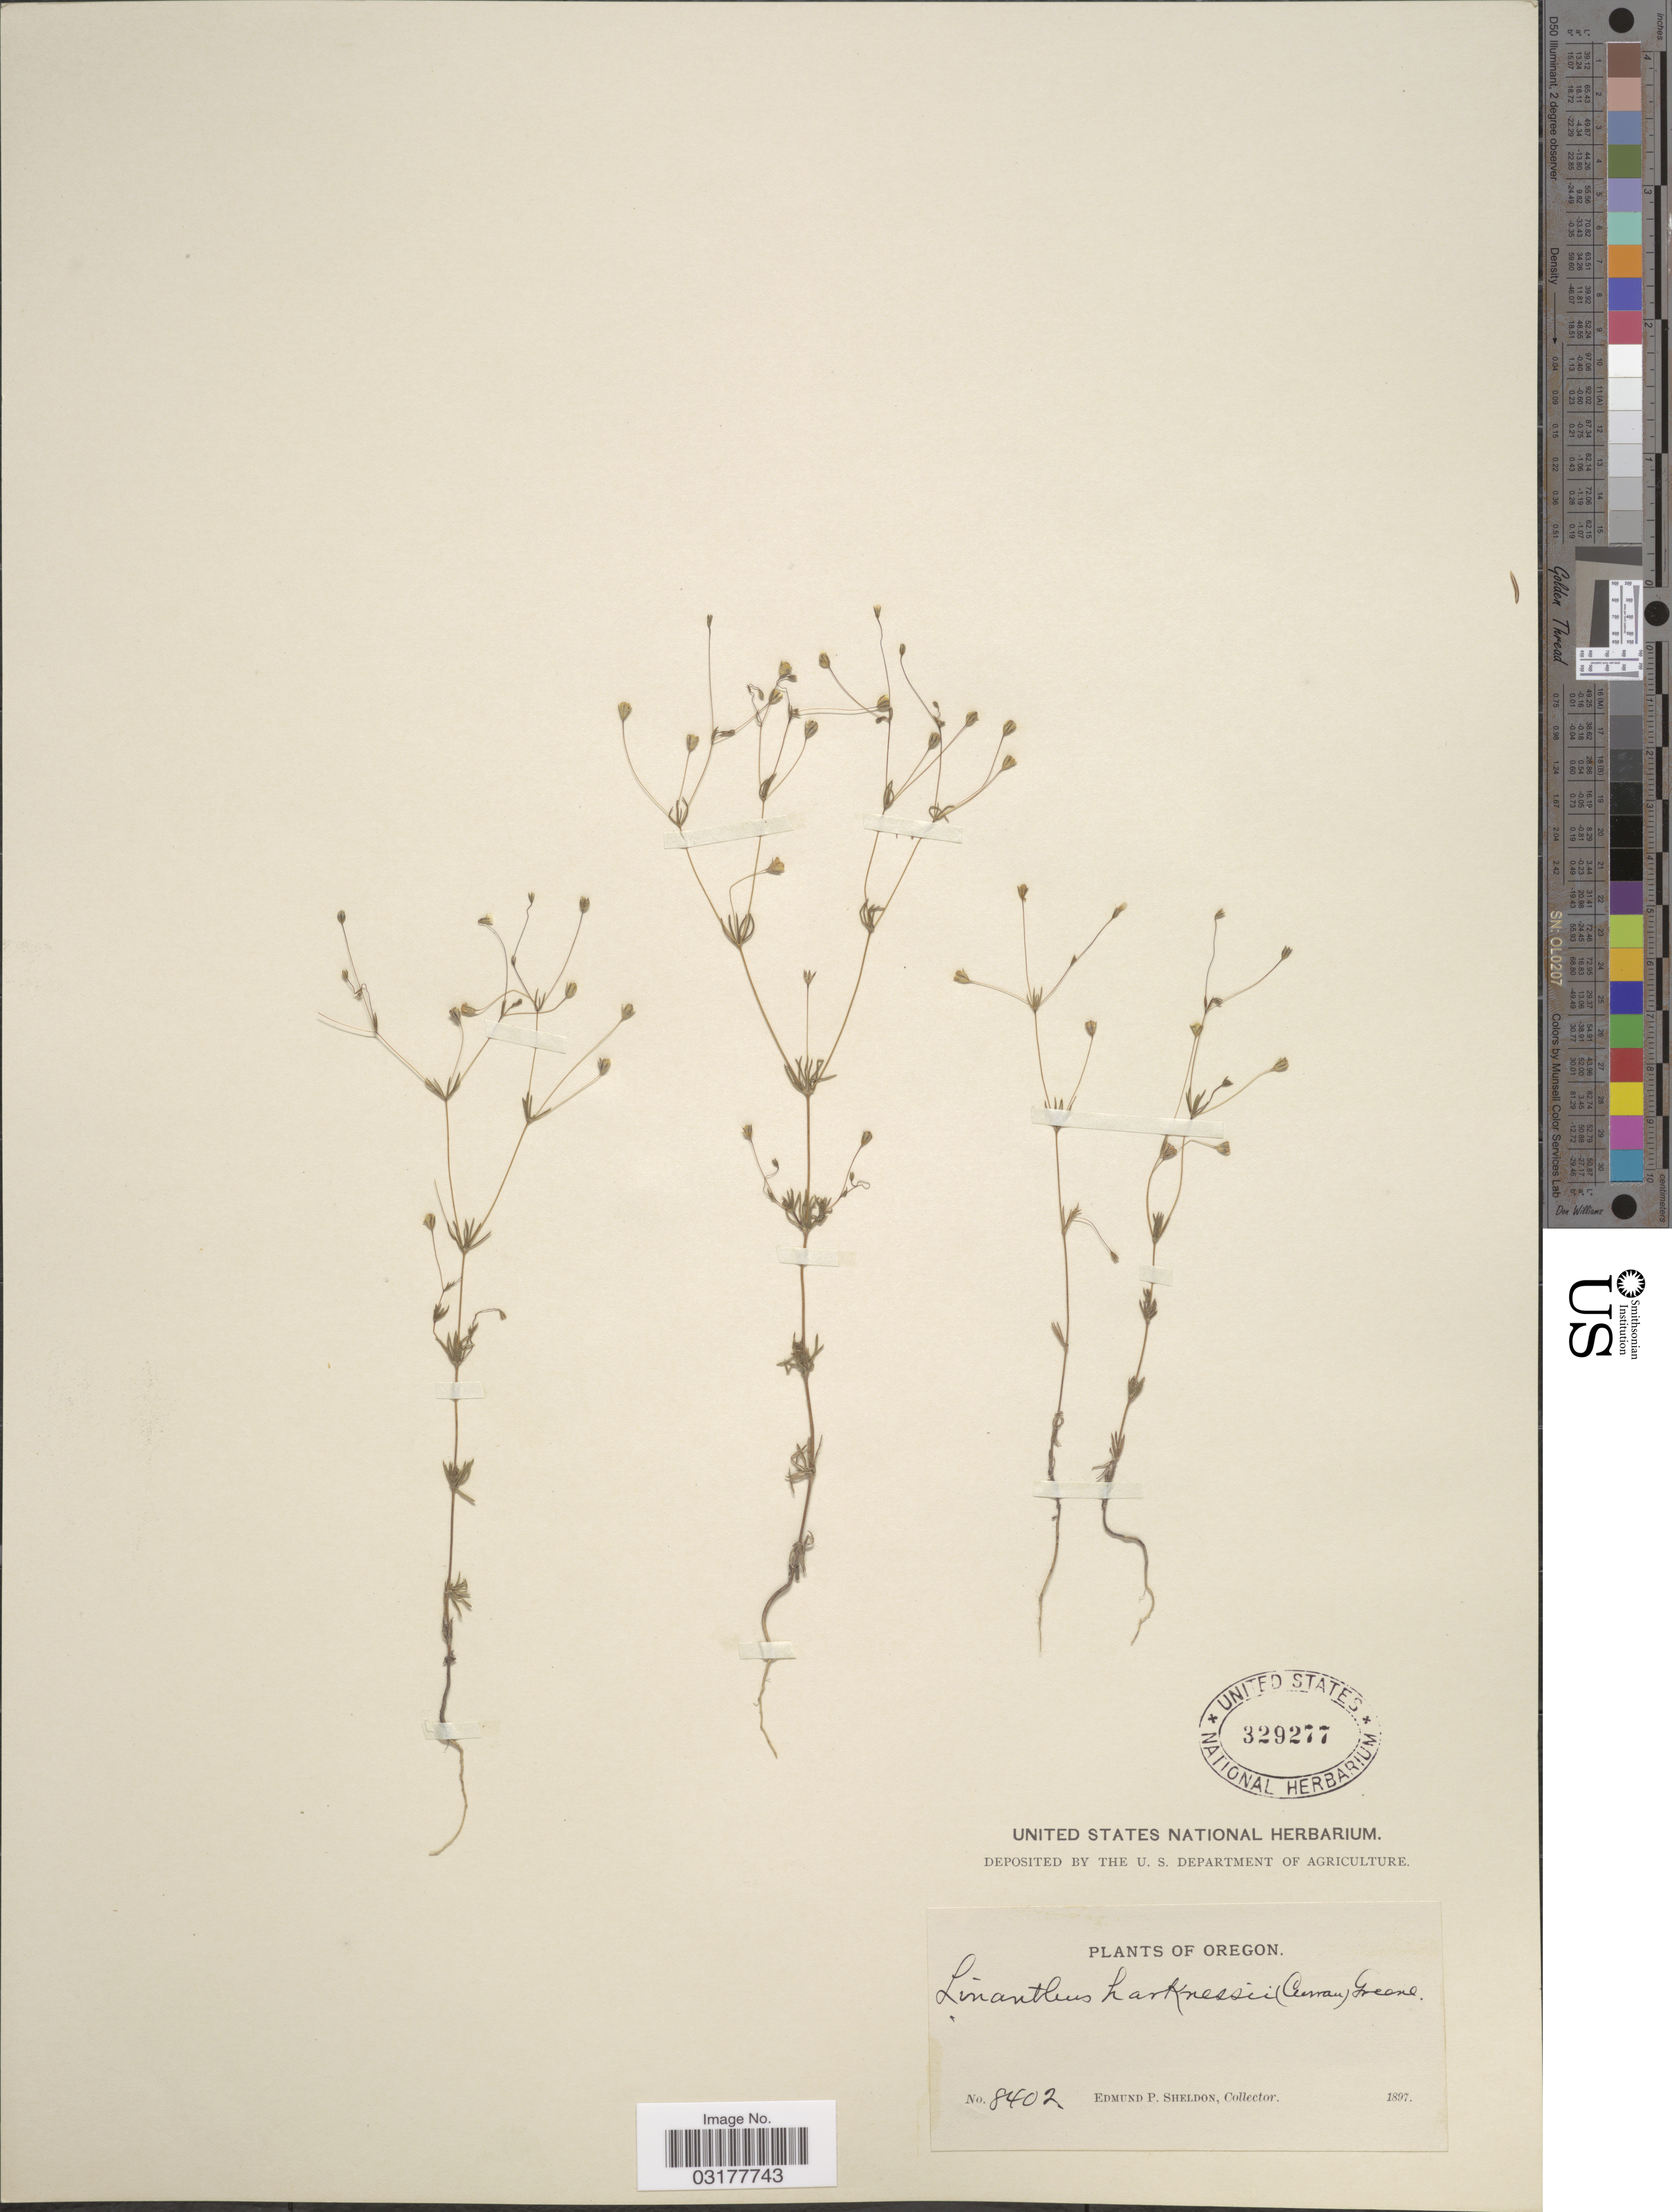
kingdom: Plantae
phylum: Tracheophyta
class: Magnoliopsida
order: Ericales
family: Polemoniaceae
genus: Leptosiphon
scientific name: Leptosiphon harknessii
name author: (Curran) J.M. Porter & L.A. Johnson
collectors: E. P. Sheldon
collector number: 8402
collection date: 1897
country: United States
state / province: Oregon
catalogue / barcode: US 329277